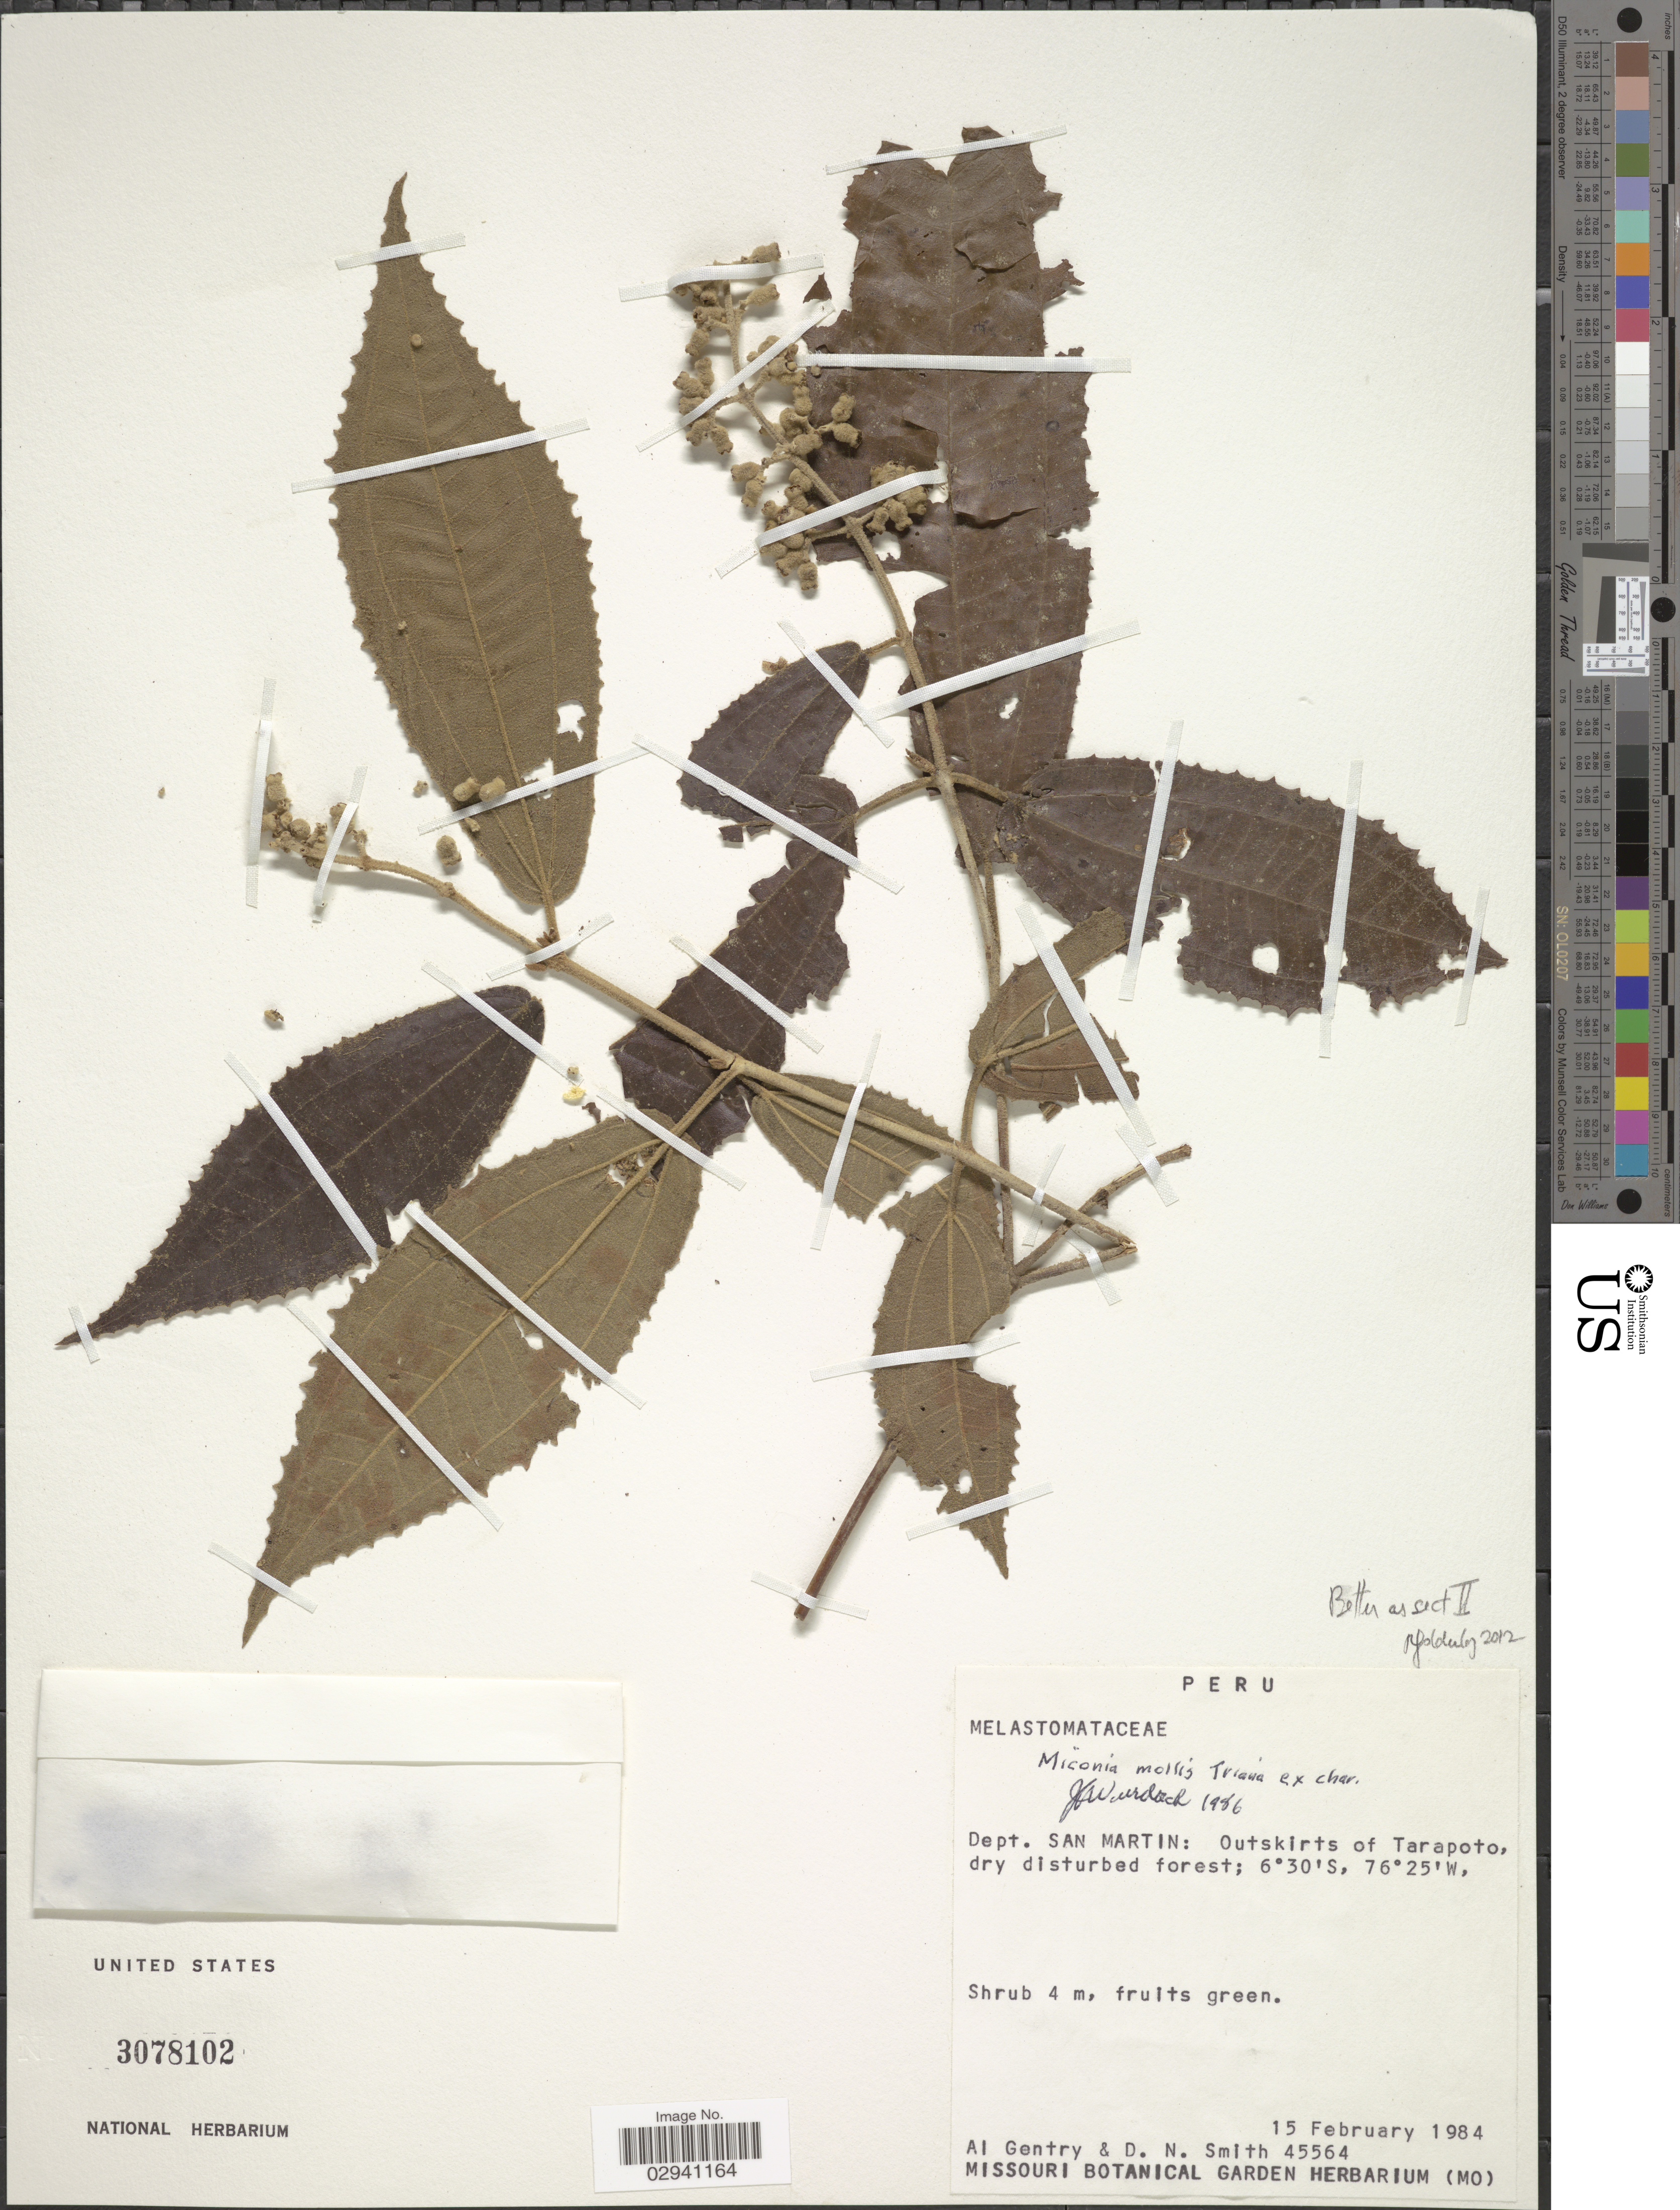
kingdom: Plantae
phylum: Tracheophyta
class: Magnoliopsida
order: Myrtales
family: Melastomataceae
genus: Miconia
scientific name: Miconia mollis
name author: Triana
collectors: A. H. Gentry & D. Smith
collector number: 45564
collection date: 1984-02-15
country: Peru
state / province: San Martín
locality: Dept. San Martin: Outskirts of Tarapoto.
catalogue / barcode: US 3078102